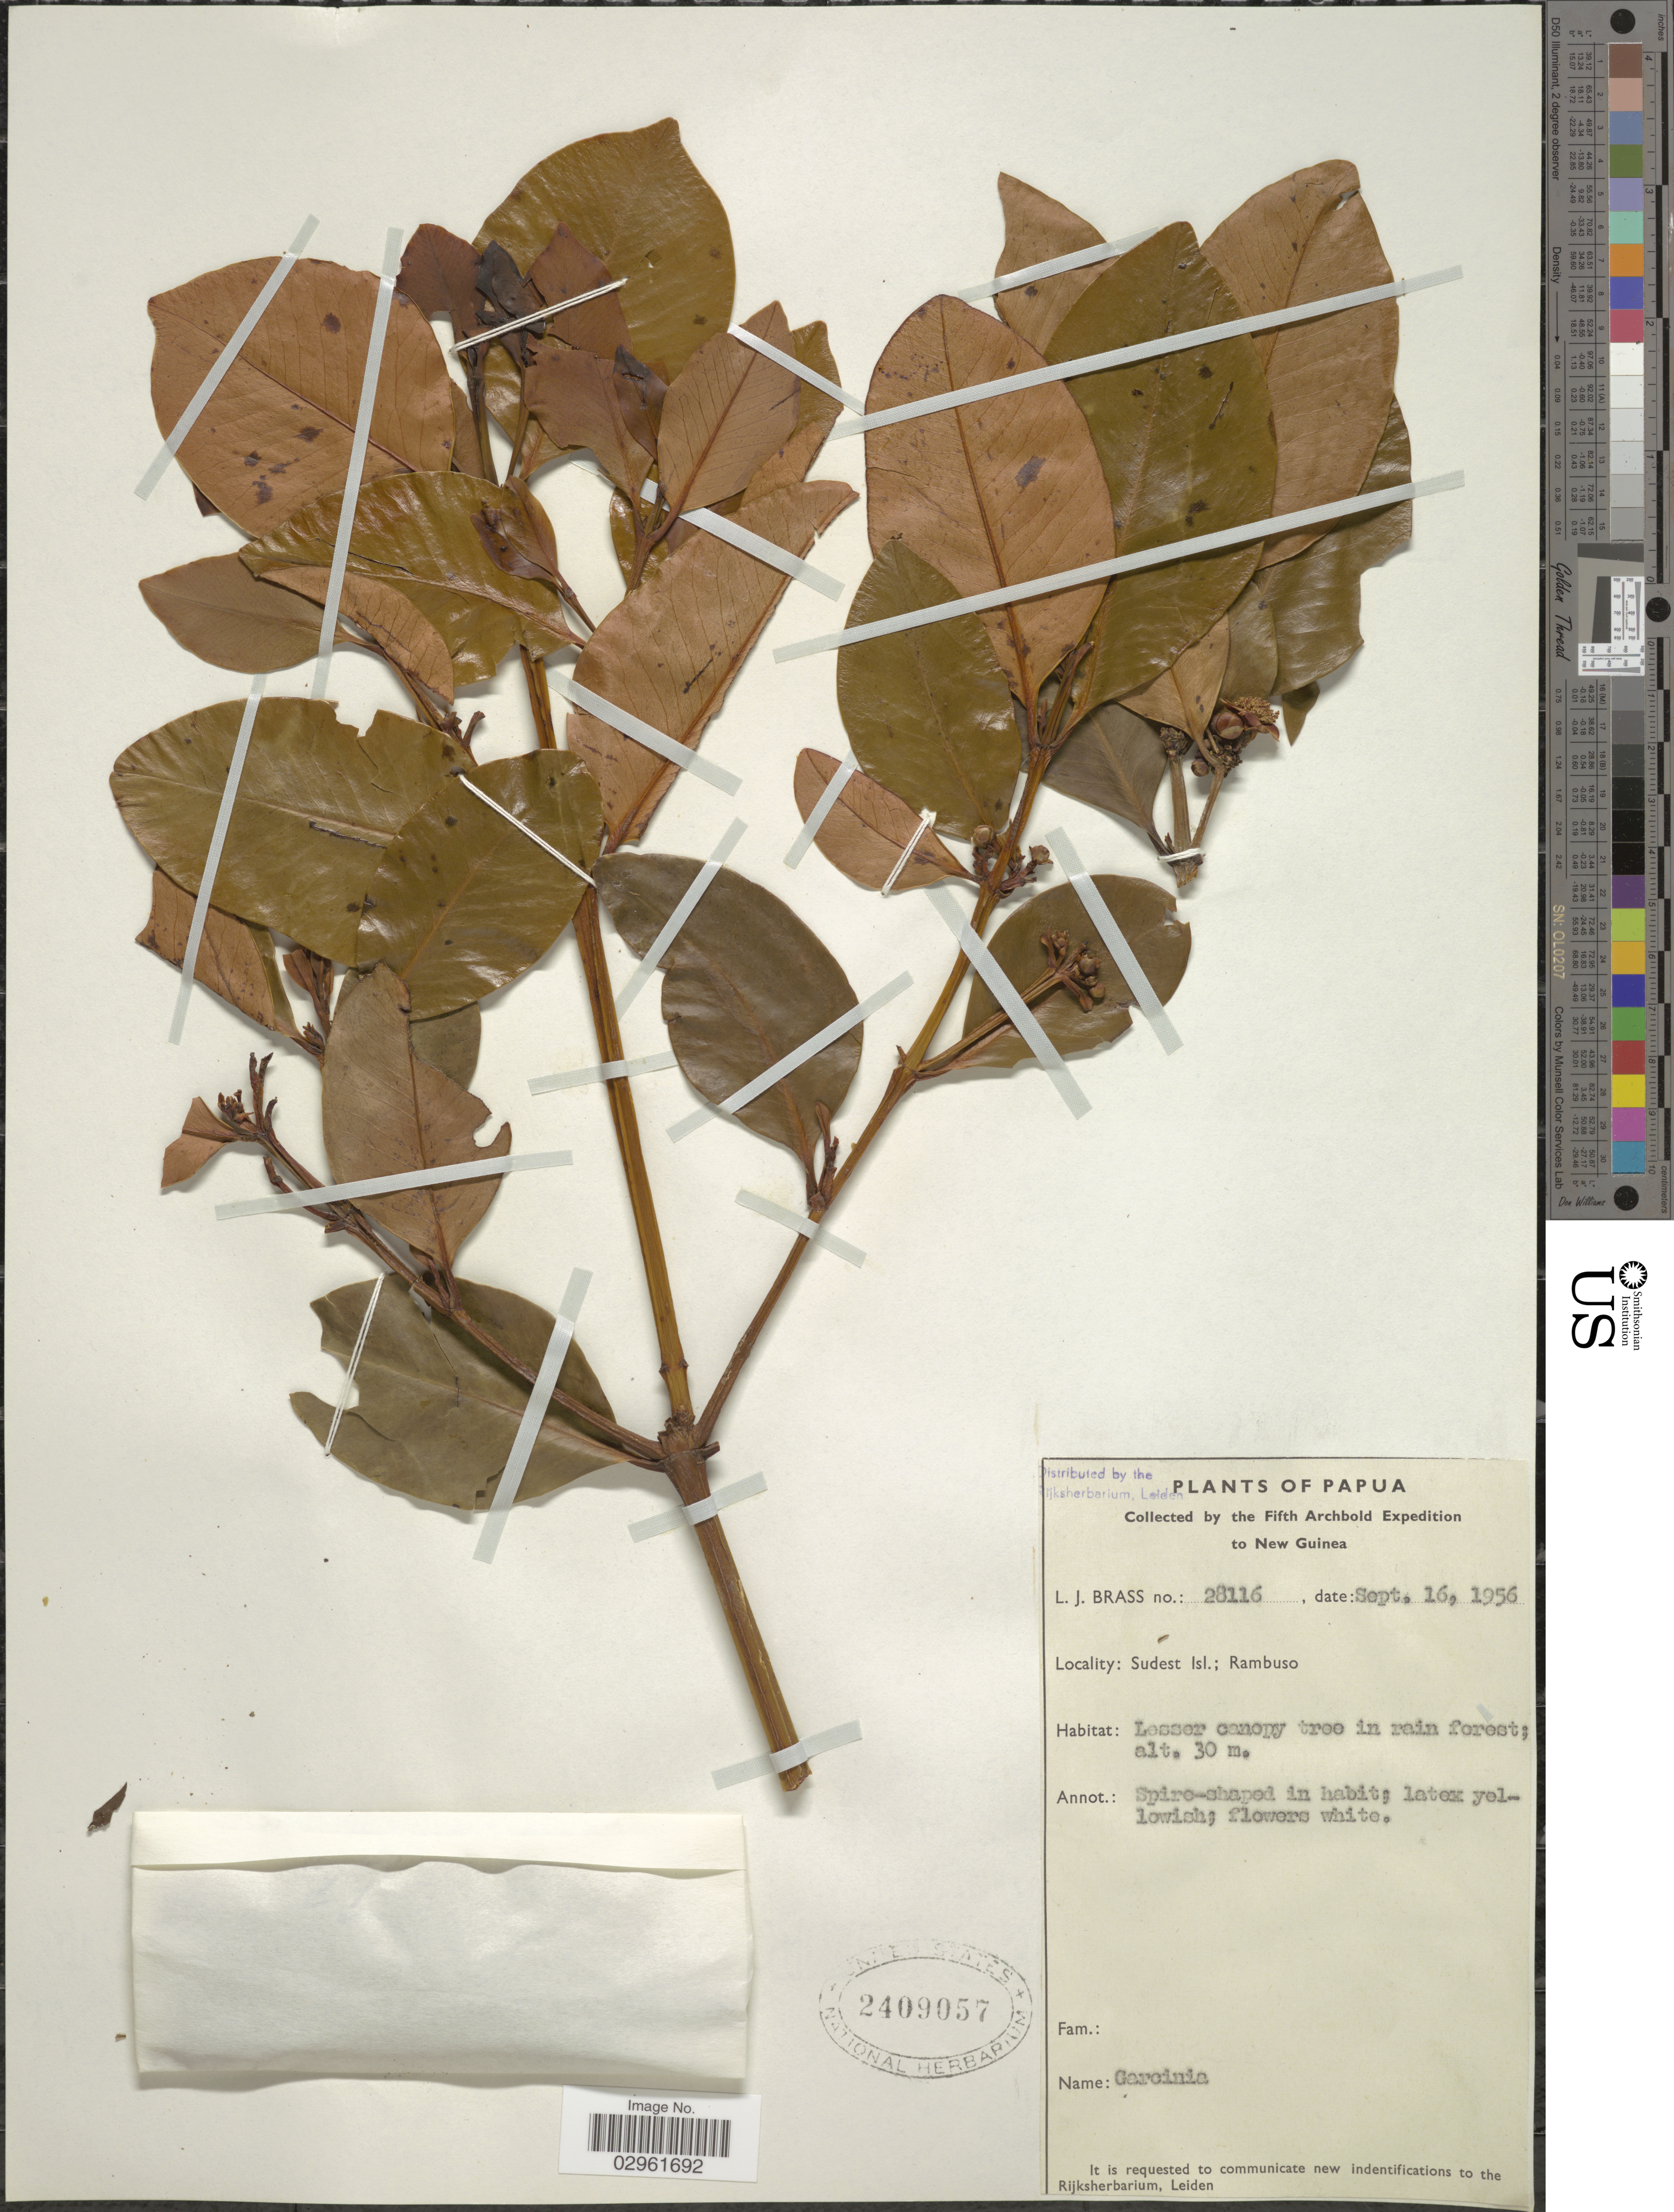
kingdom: Plantae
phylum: Tracheophyta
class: Magnoliopsida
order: Malpighiales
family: Clusiaceae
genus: Garcinia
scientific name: Garcinia sp.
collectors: L. J. Brass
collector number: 28116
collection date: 1956-09-16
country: Papua New Guinea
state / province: Milne Bay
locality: New Guinea. Sudest Isl.; Rambuso.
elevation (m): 30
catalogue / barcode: US 2409057